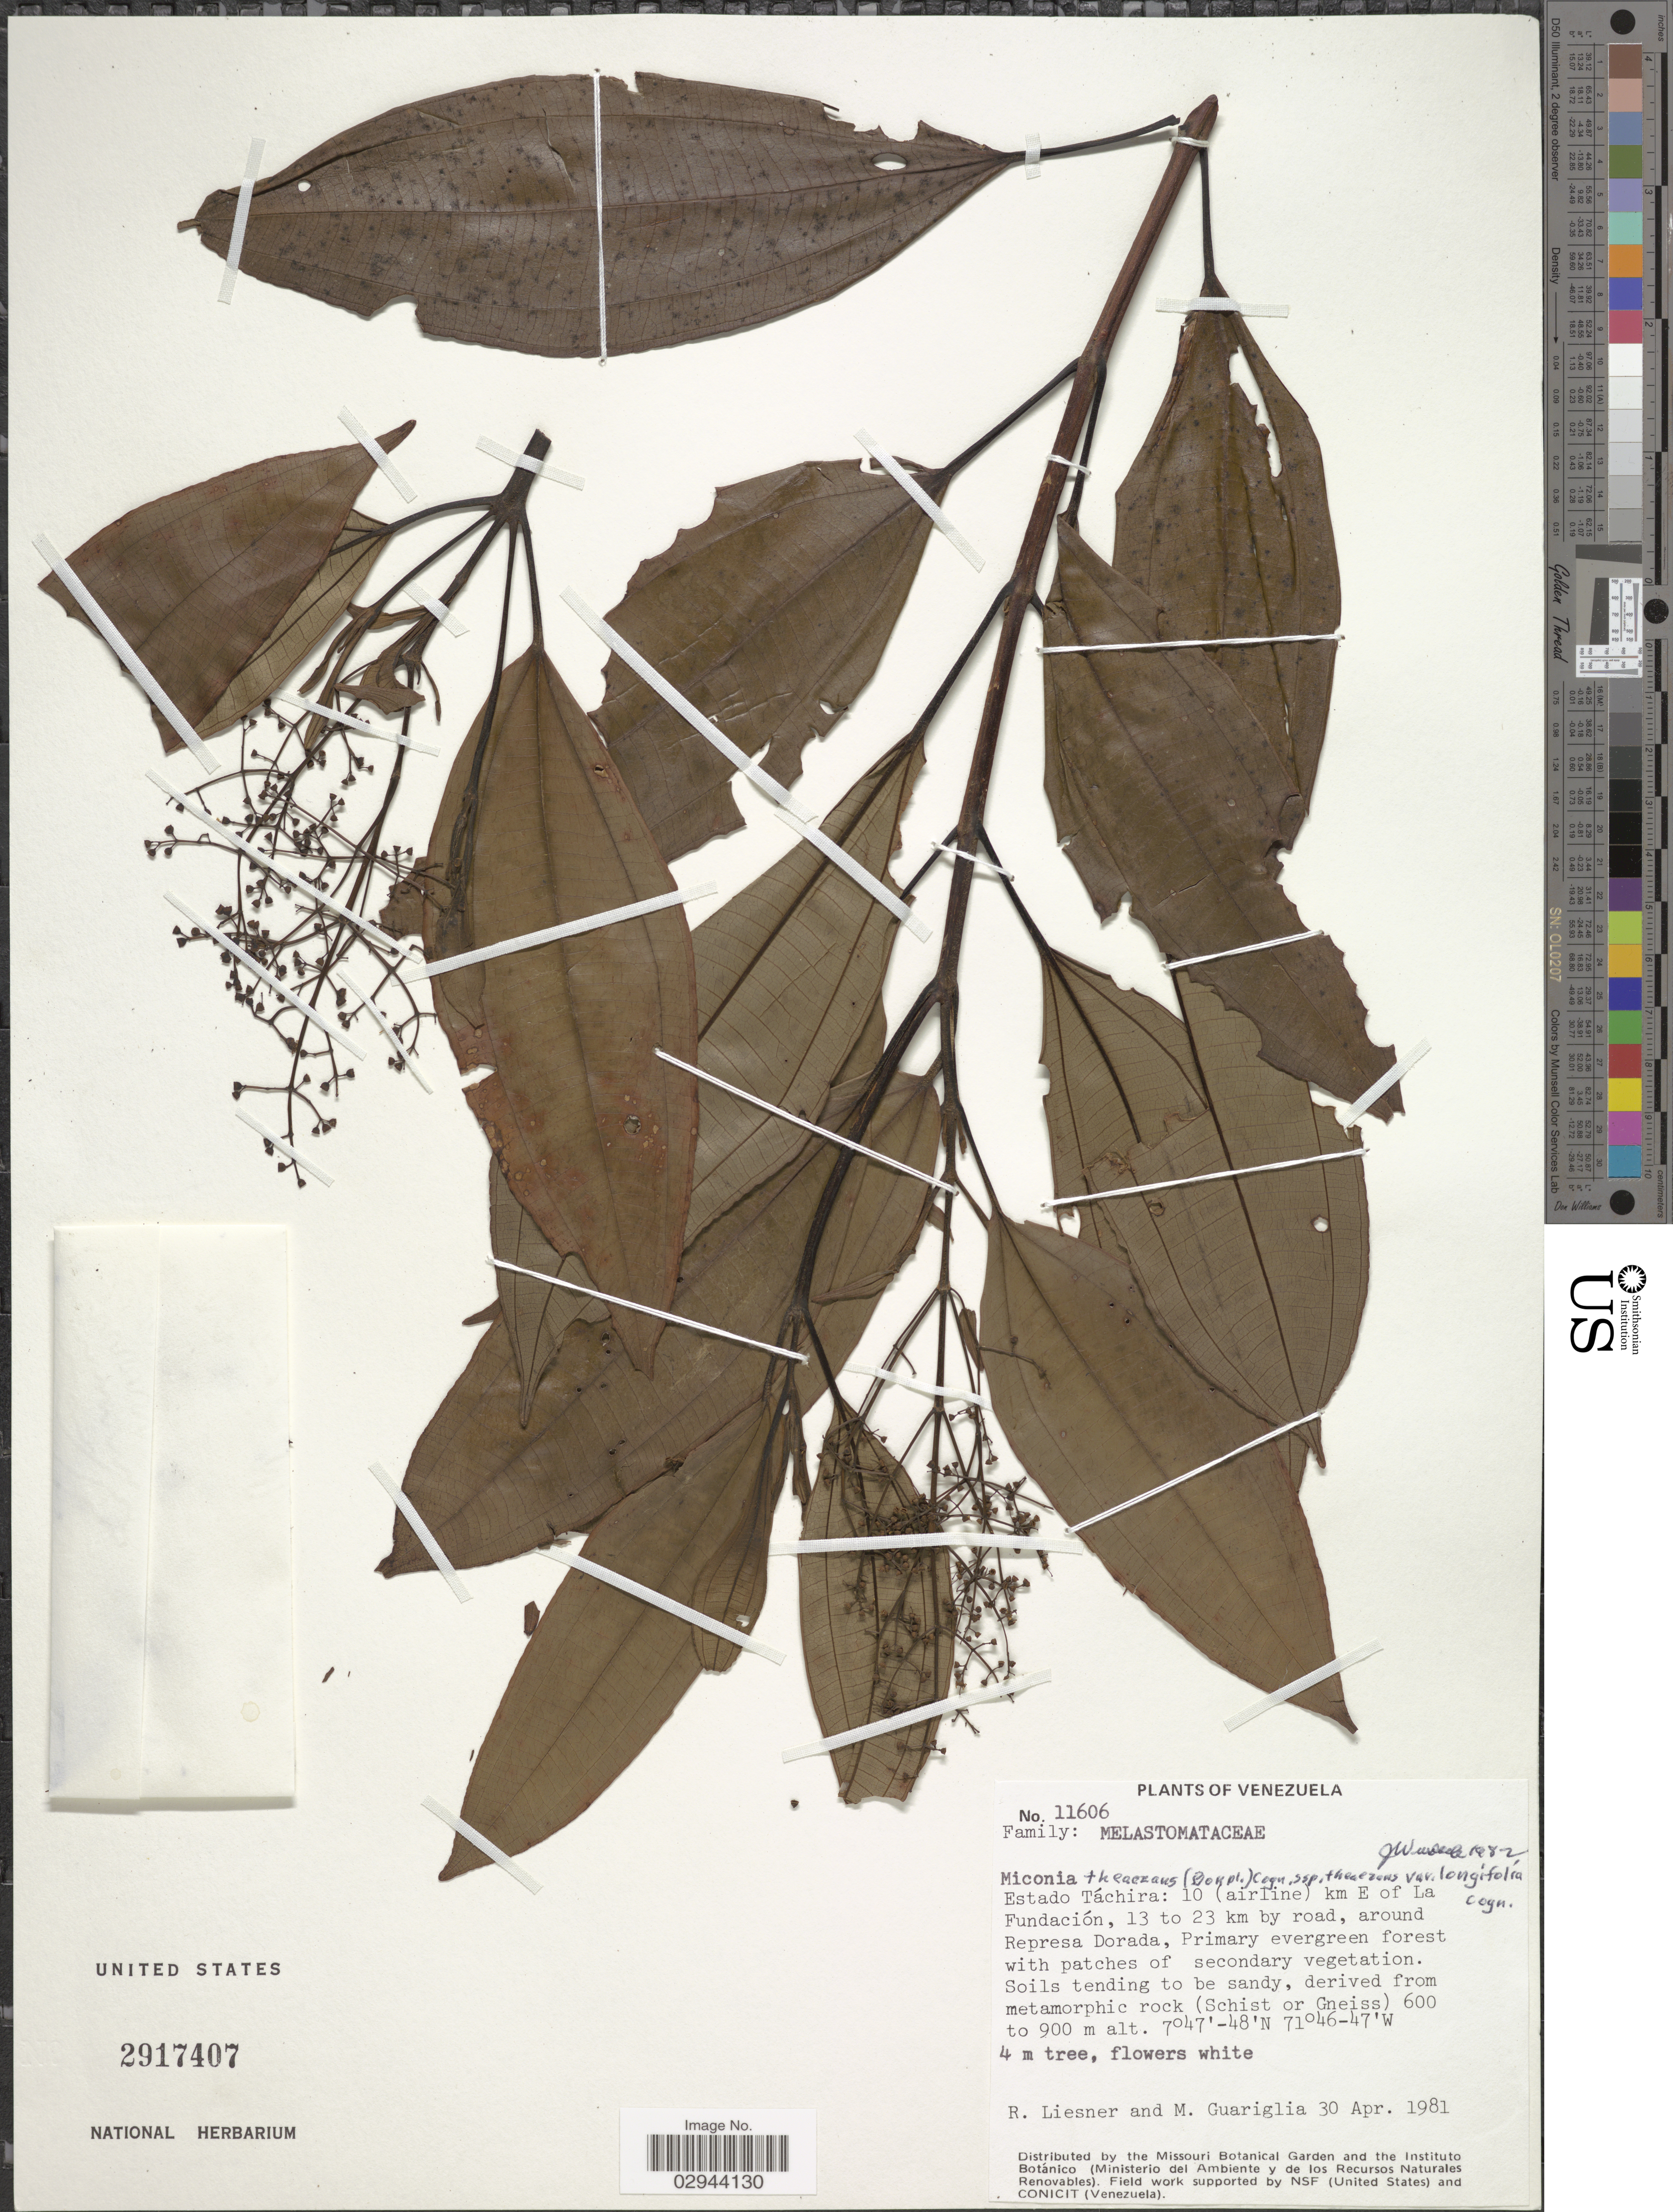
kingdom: Plantae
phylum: Tracheophyta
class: Magnoliopsida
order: Myrtales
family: Melastomataceae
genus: Miconia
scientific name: Miconia theizans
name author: (Bonpl.) Cogn.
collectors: R. L. Liesner & M. Guariglia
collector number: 11606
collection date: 1981-04-30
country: Venezuela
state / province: Tachira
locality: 10 (airline) km E of La Fundación, 13 to 23 km by road, around Represa Dorada.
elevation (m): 600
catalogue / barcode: US 2917407